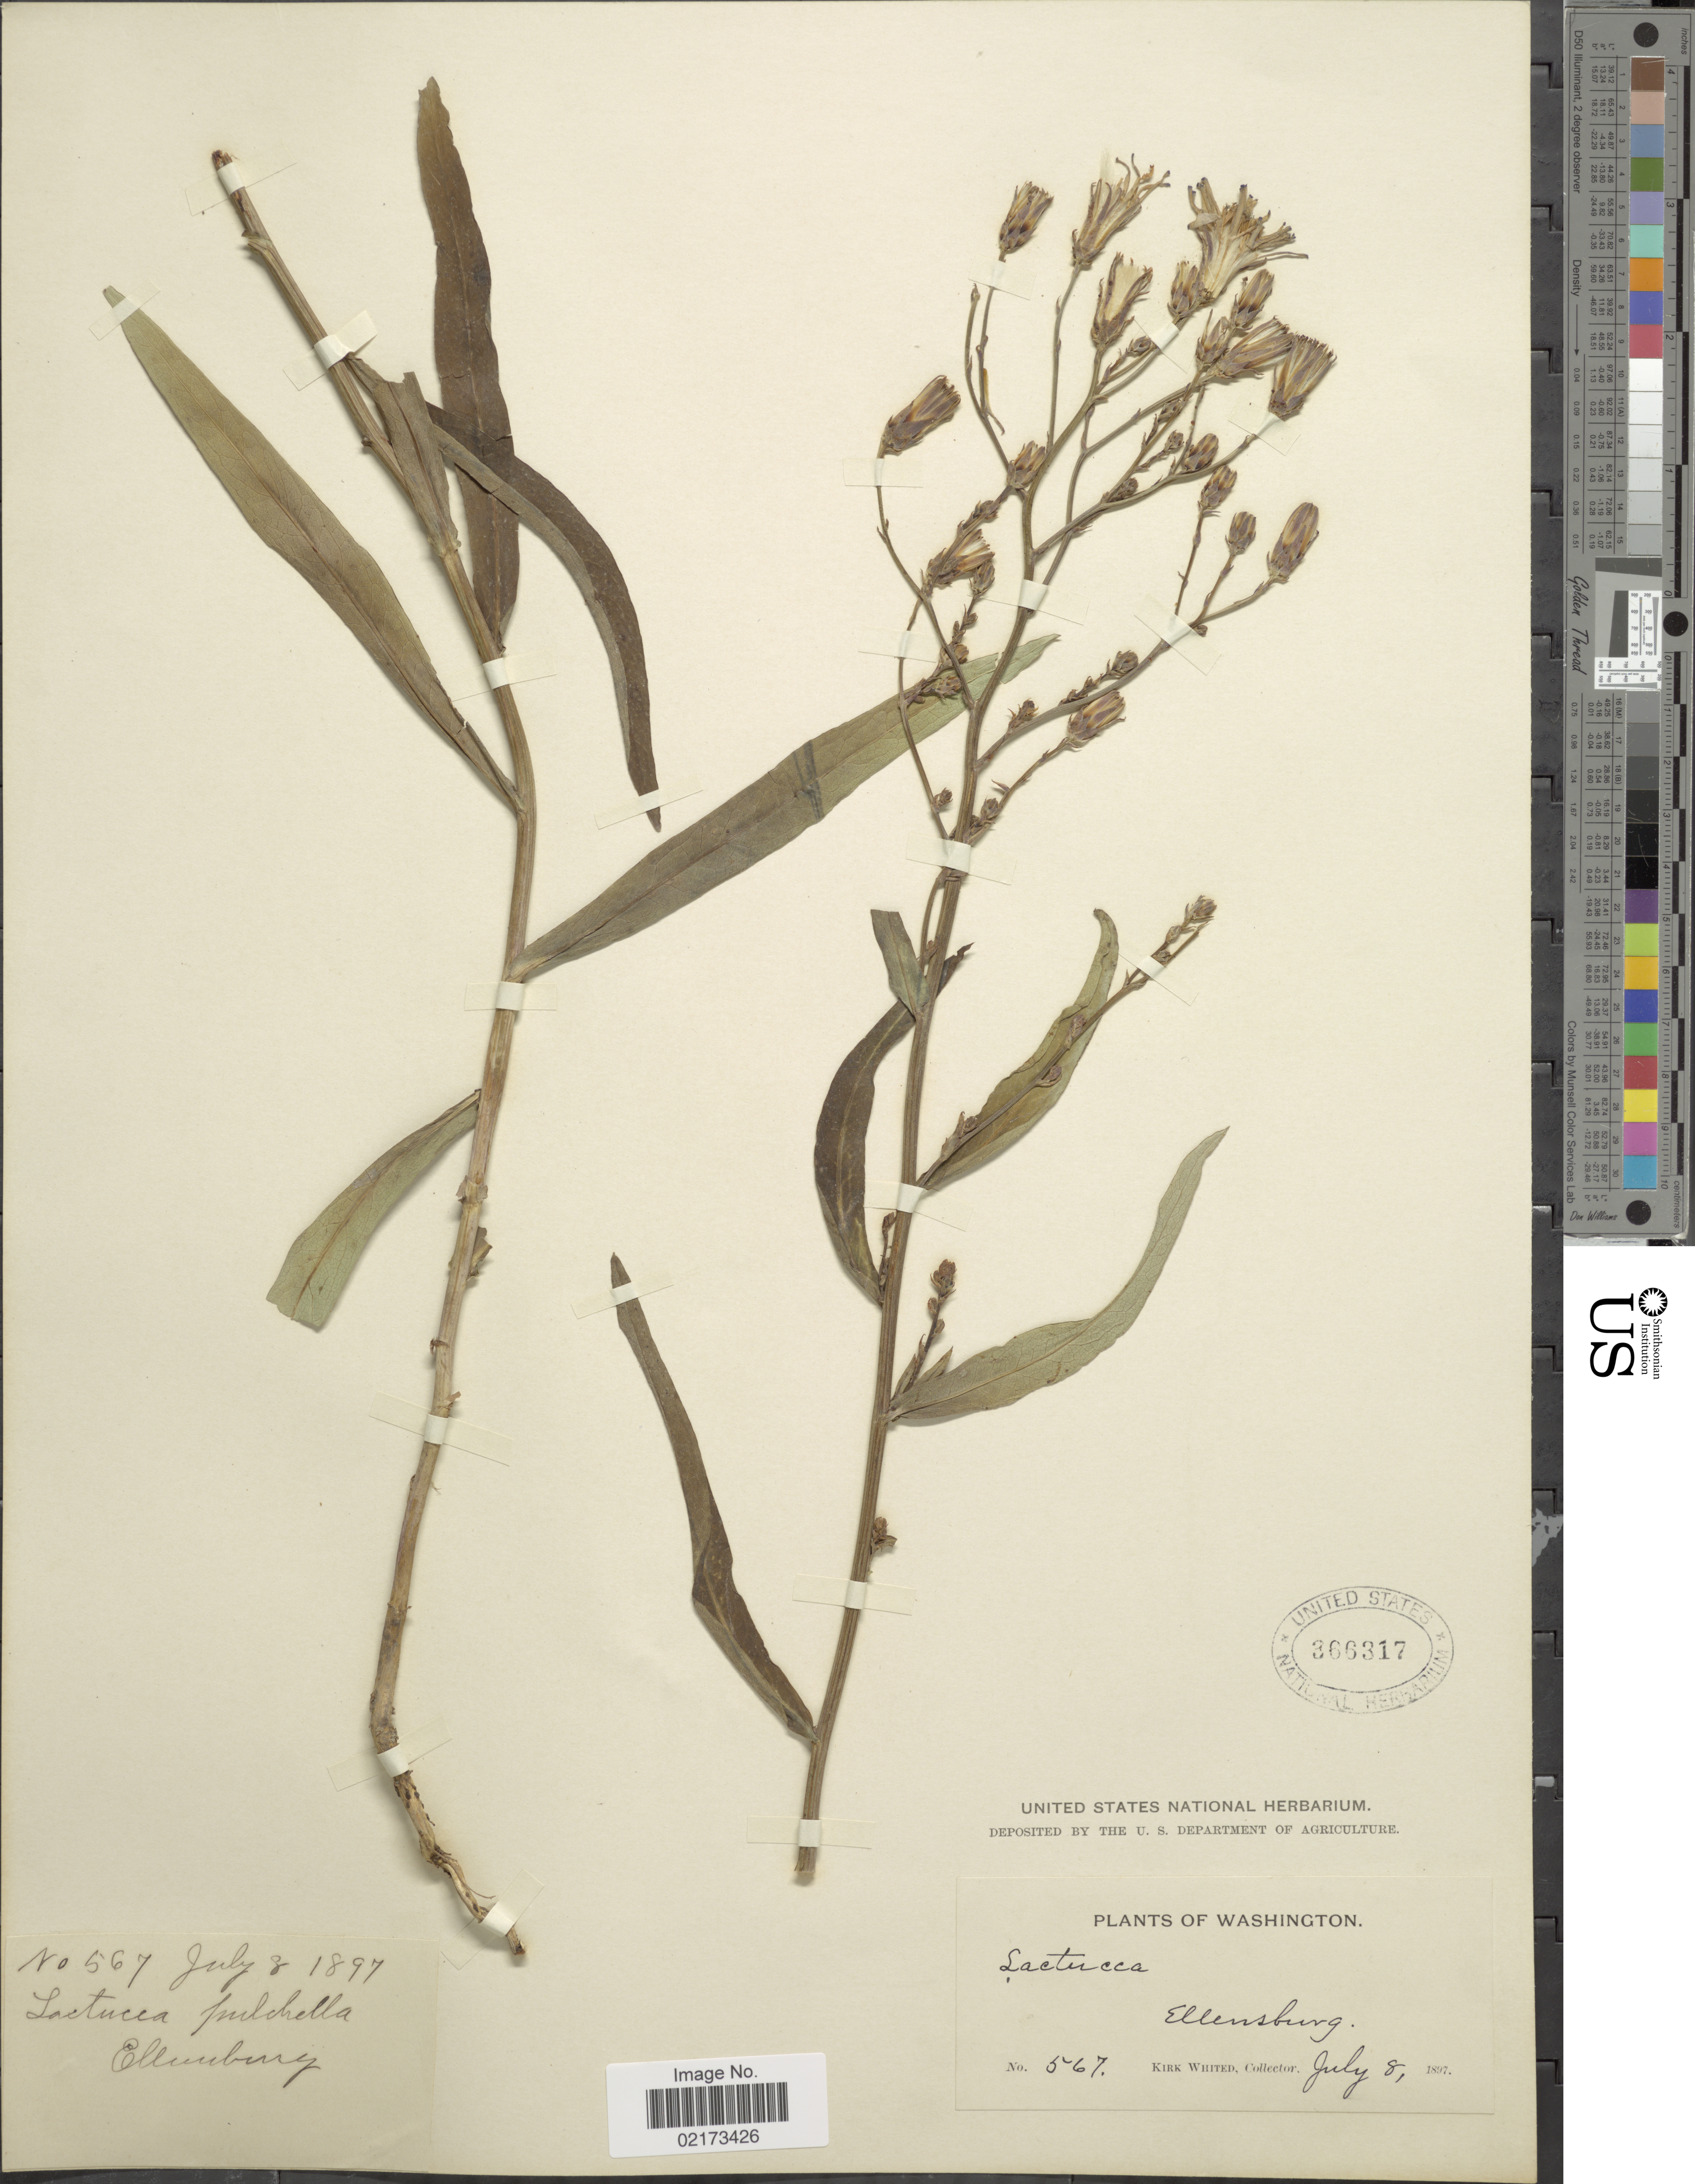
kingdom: Plantae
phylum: Tracheophyta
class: Magnoliopsida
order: Asterales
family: Asteraceae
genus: Lactuca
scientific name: Lactuca tatarica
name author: (L.) C.A. Mey.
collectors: K. Whited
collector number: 567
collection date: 1897-07-08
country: United States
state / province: Washington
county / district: Kittitas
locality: Ellensburg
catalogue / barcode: US 366317